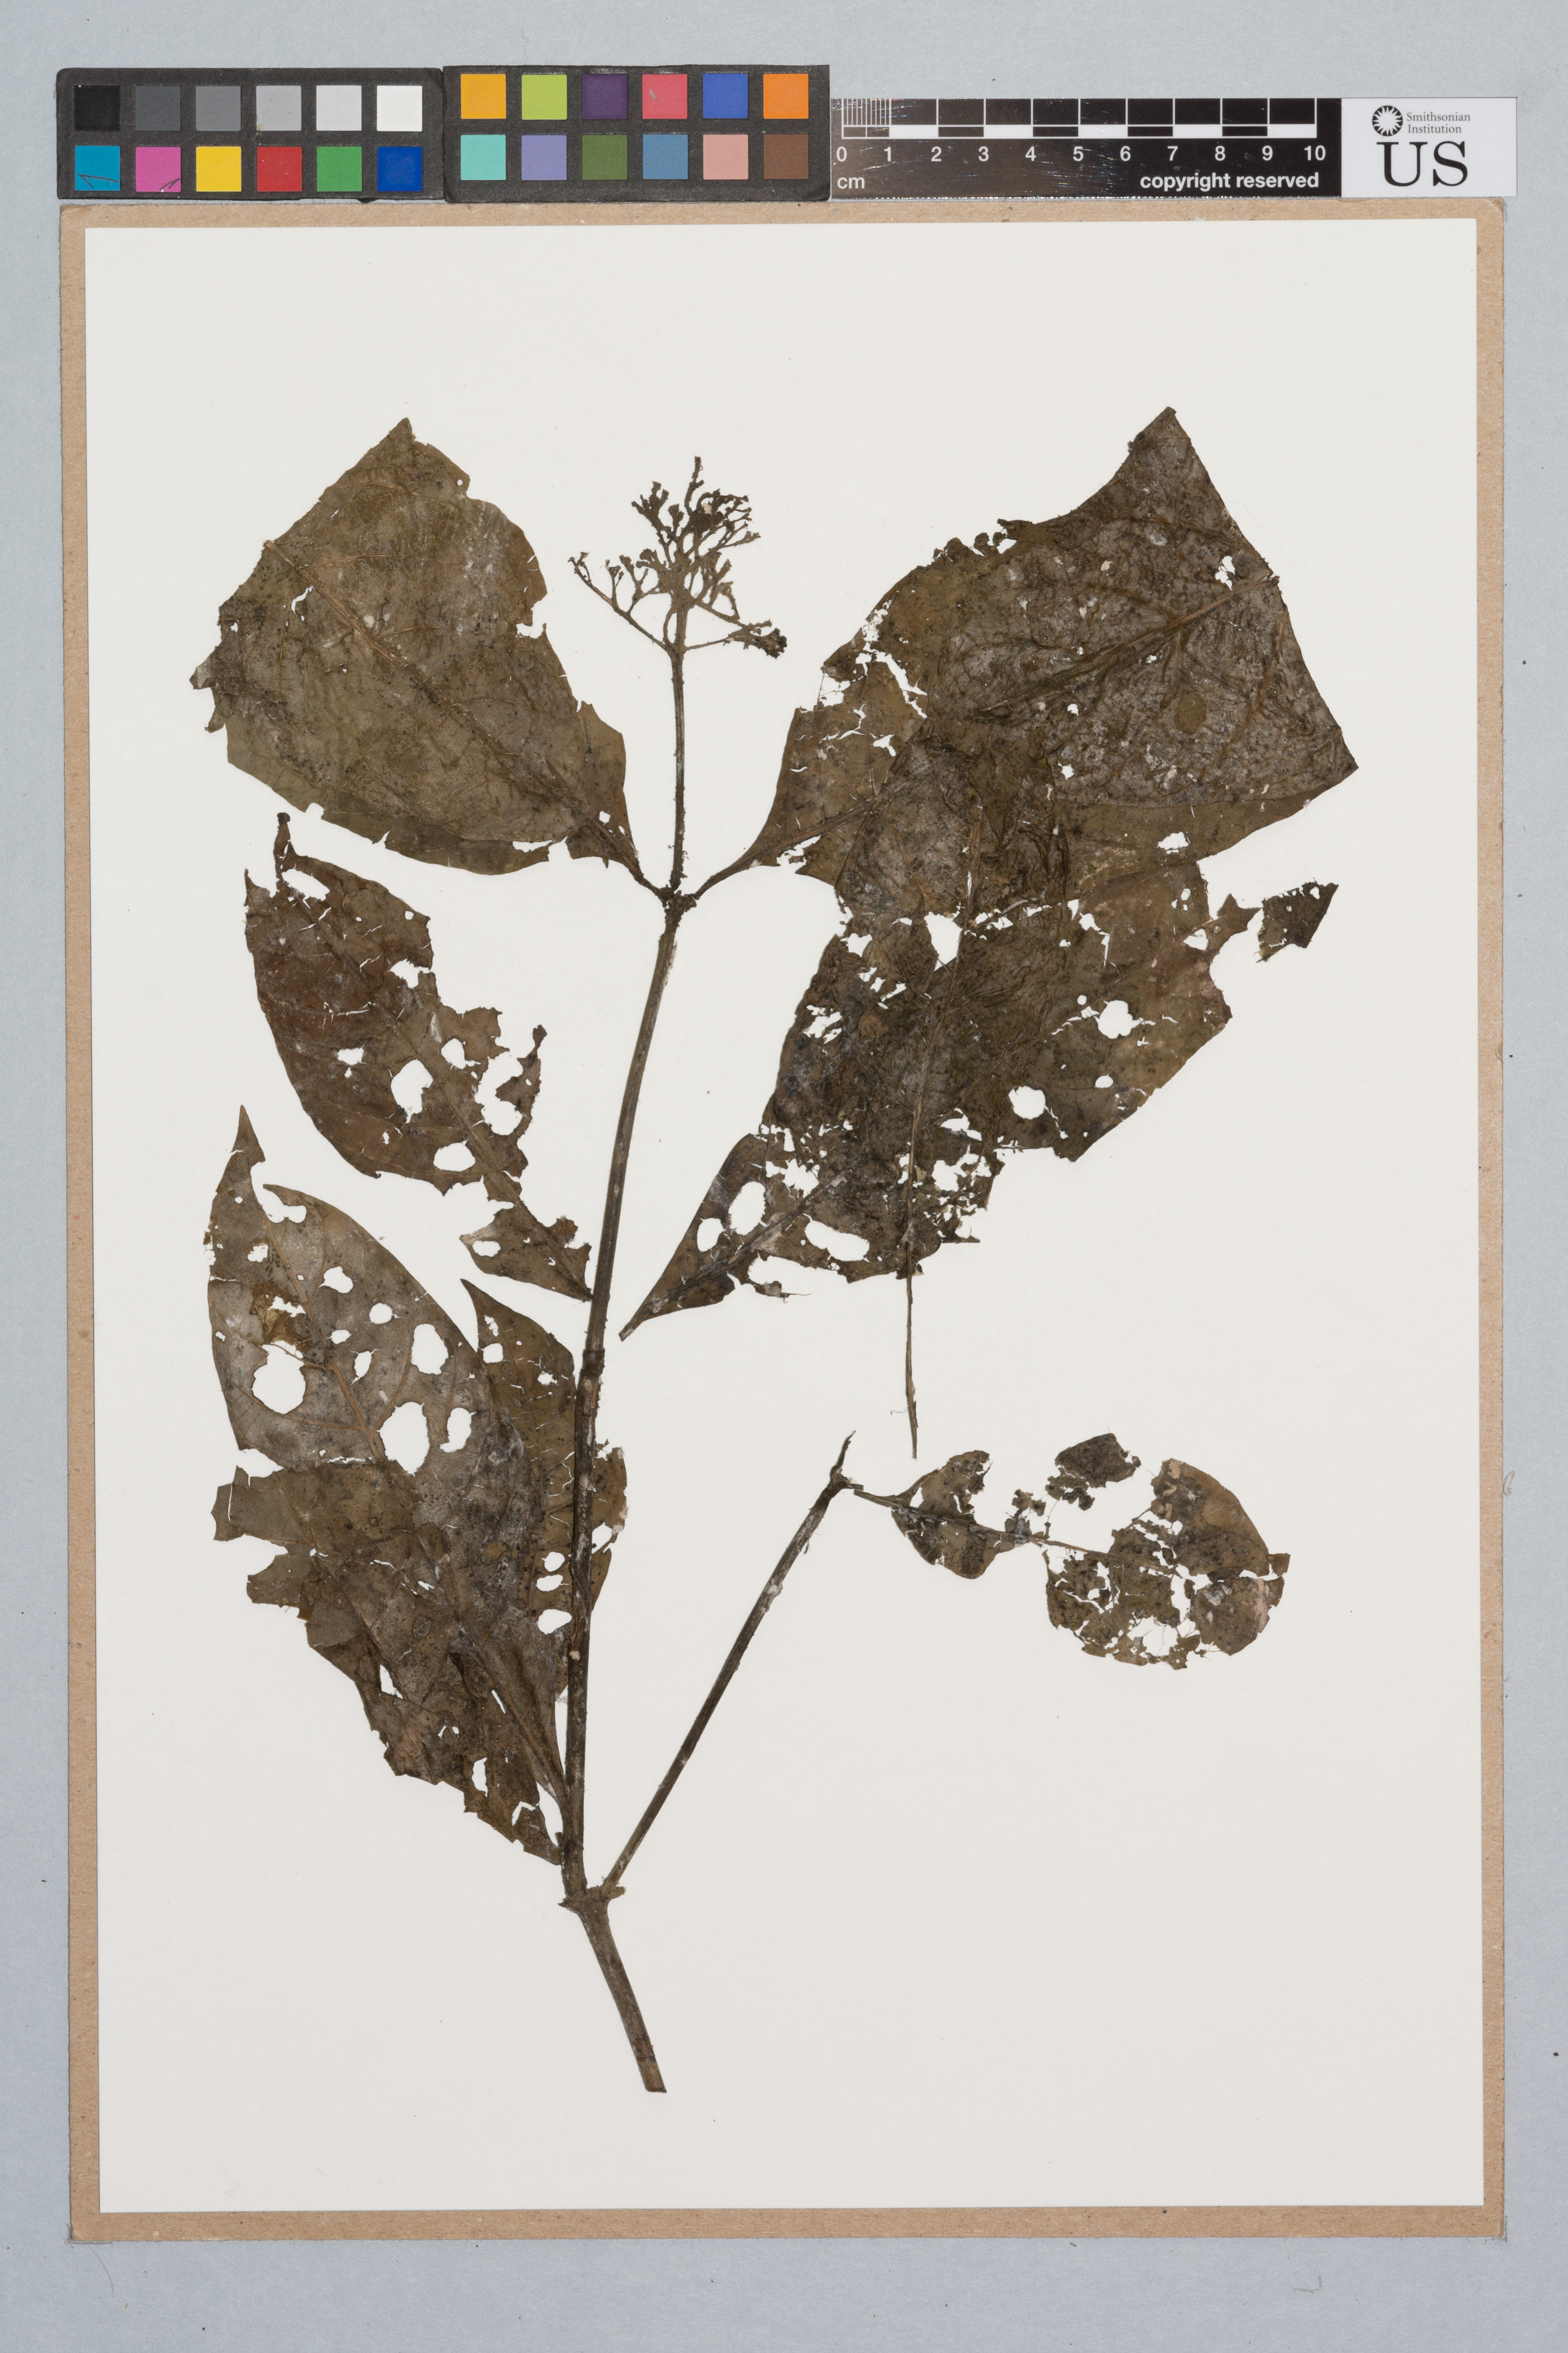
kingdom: Plantae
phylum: Tracheophyta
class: Magnoliopsida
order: Gentianales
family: Rubiaceae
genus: Palicourea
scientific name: Palicourea croceoides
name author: Desv. ex Ham.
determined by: Taylor, Charlotte M.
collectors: L. G. Lohmann, H. Peckham & R. Evans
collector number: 247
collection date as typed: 6-Jul-98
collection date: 1998-07-06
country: Suriname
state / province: Sipaliwini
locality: Lisa Creek-Grace Falls trail; between Augustus creek and rim of Arrowhead basin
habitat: Vegetation like a cloud-forest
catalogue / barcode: US 3474574